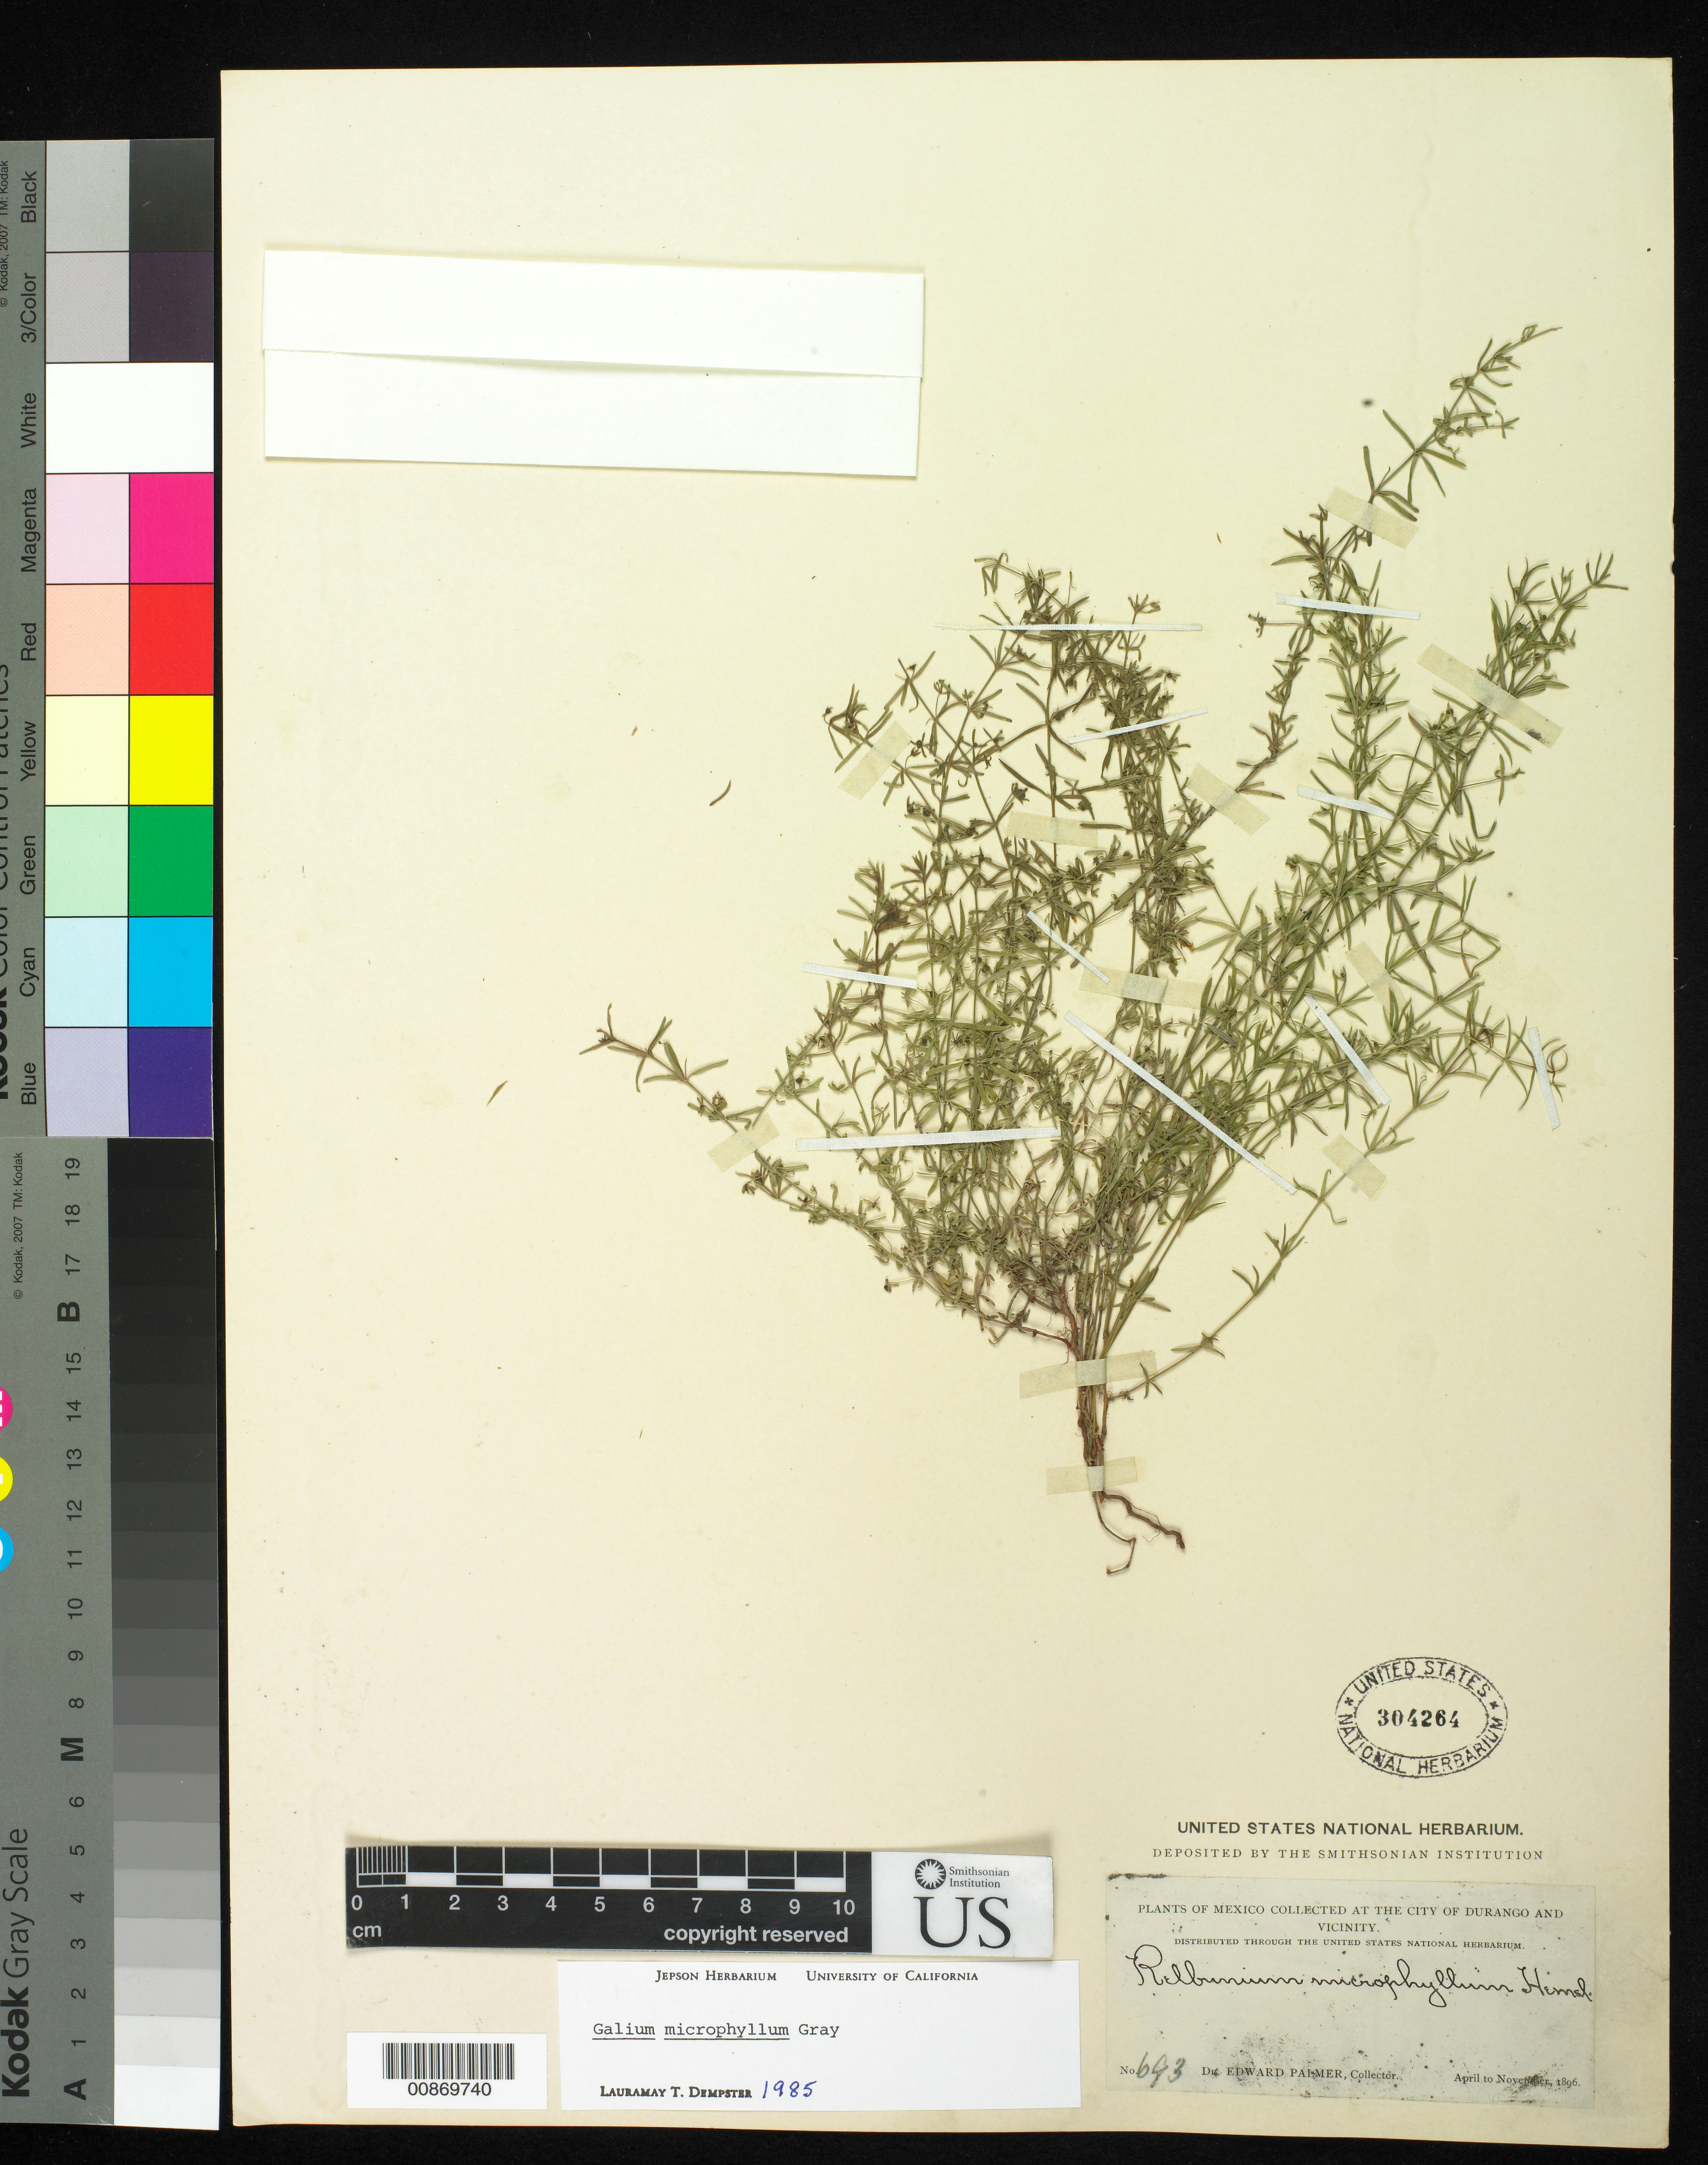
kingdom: Plantae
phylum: Tracheophyta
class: Magnoliopsida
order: Gentianales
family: Rubiaceae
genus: Galium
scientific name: Galium microphyllum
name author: A. Gray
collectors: E. Palmer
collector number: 693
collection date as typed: Apr 1896 to -- Nov 1896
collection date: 1896-04/1896-11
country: Mexico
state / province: Durango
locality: City of Durango and vicinity.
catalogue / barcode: US 304264